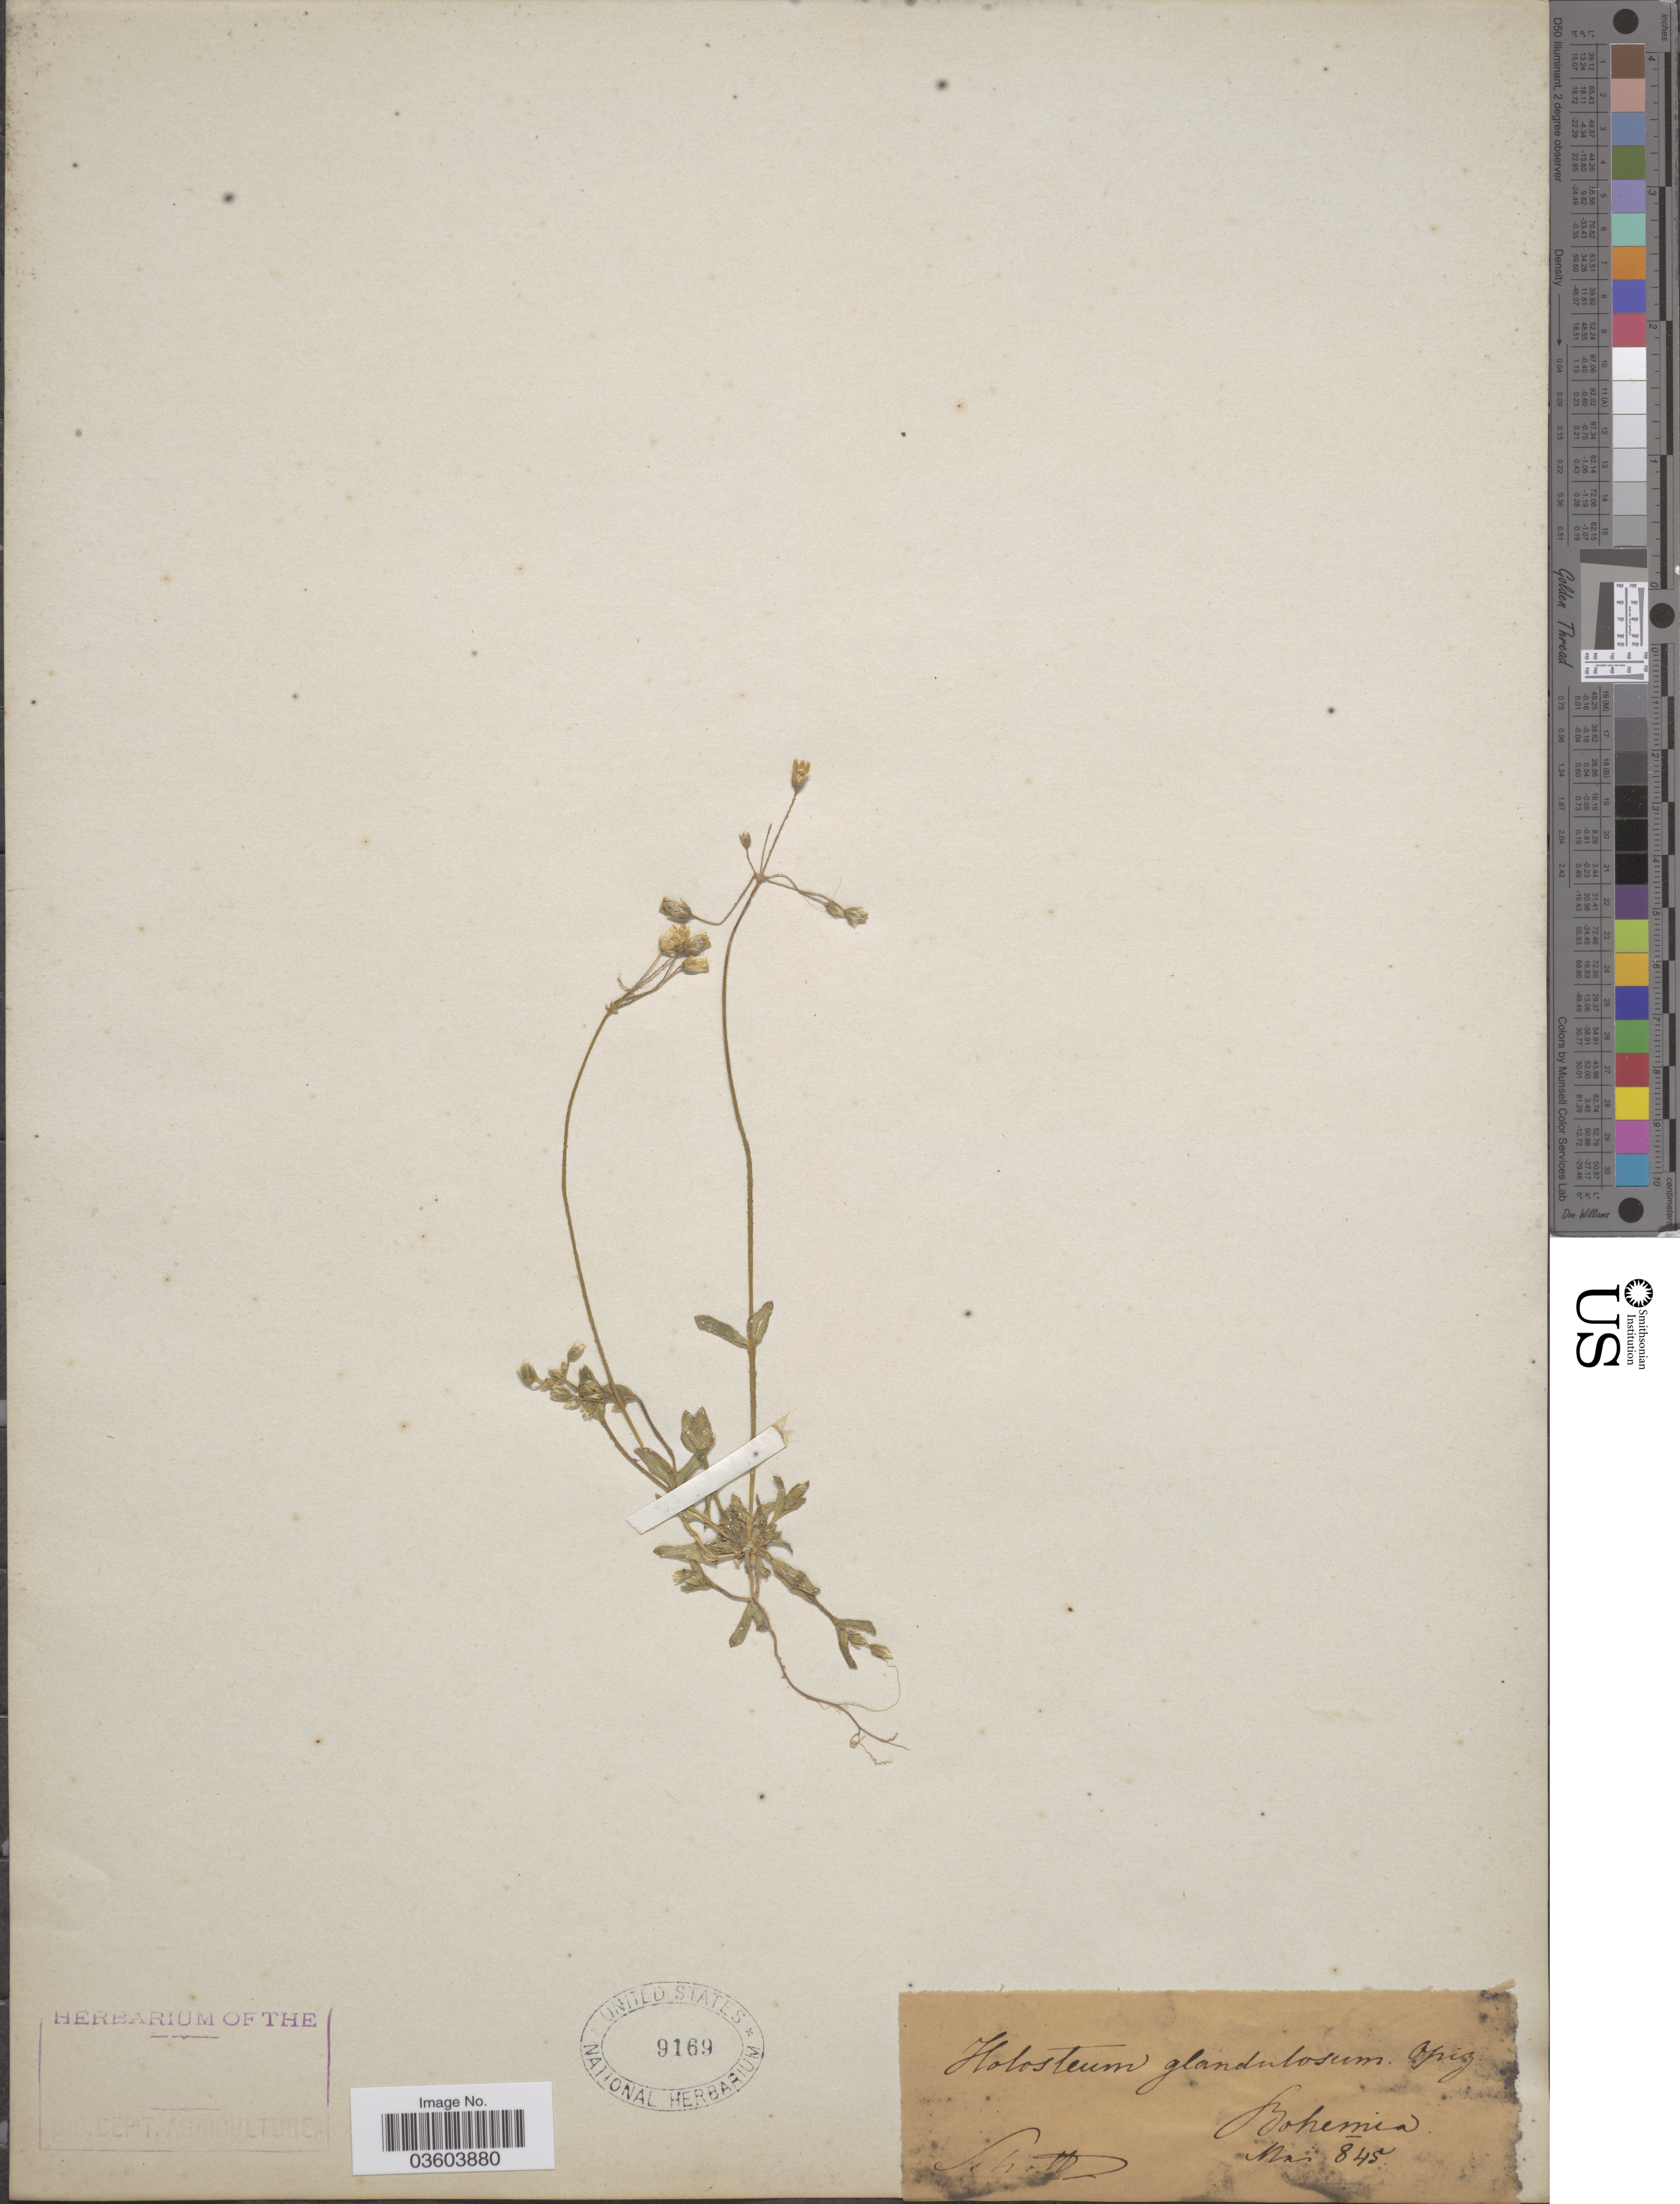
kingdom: Plantae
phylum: Tracheophyta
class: Magnoliopsida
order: Caryophyllales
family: Caryophyllaceae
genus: Holosteum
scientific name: Holosteum glandulosum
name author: Bertol.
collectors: Schott, --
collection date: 1845-05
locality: Bohemia.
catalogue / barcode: US 9169